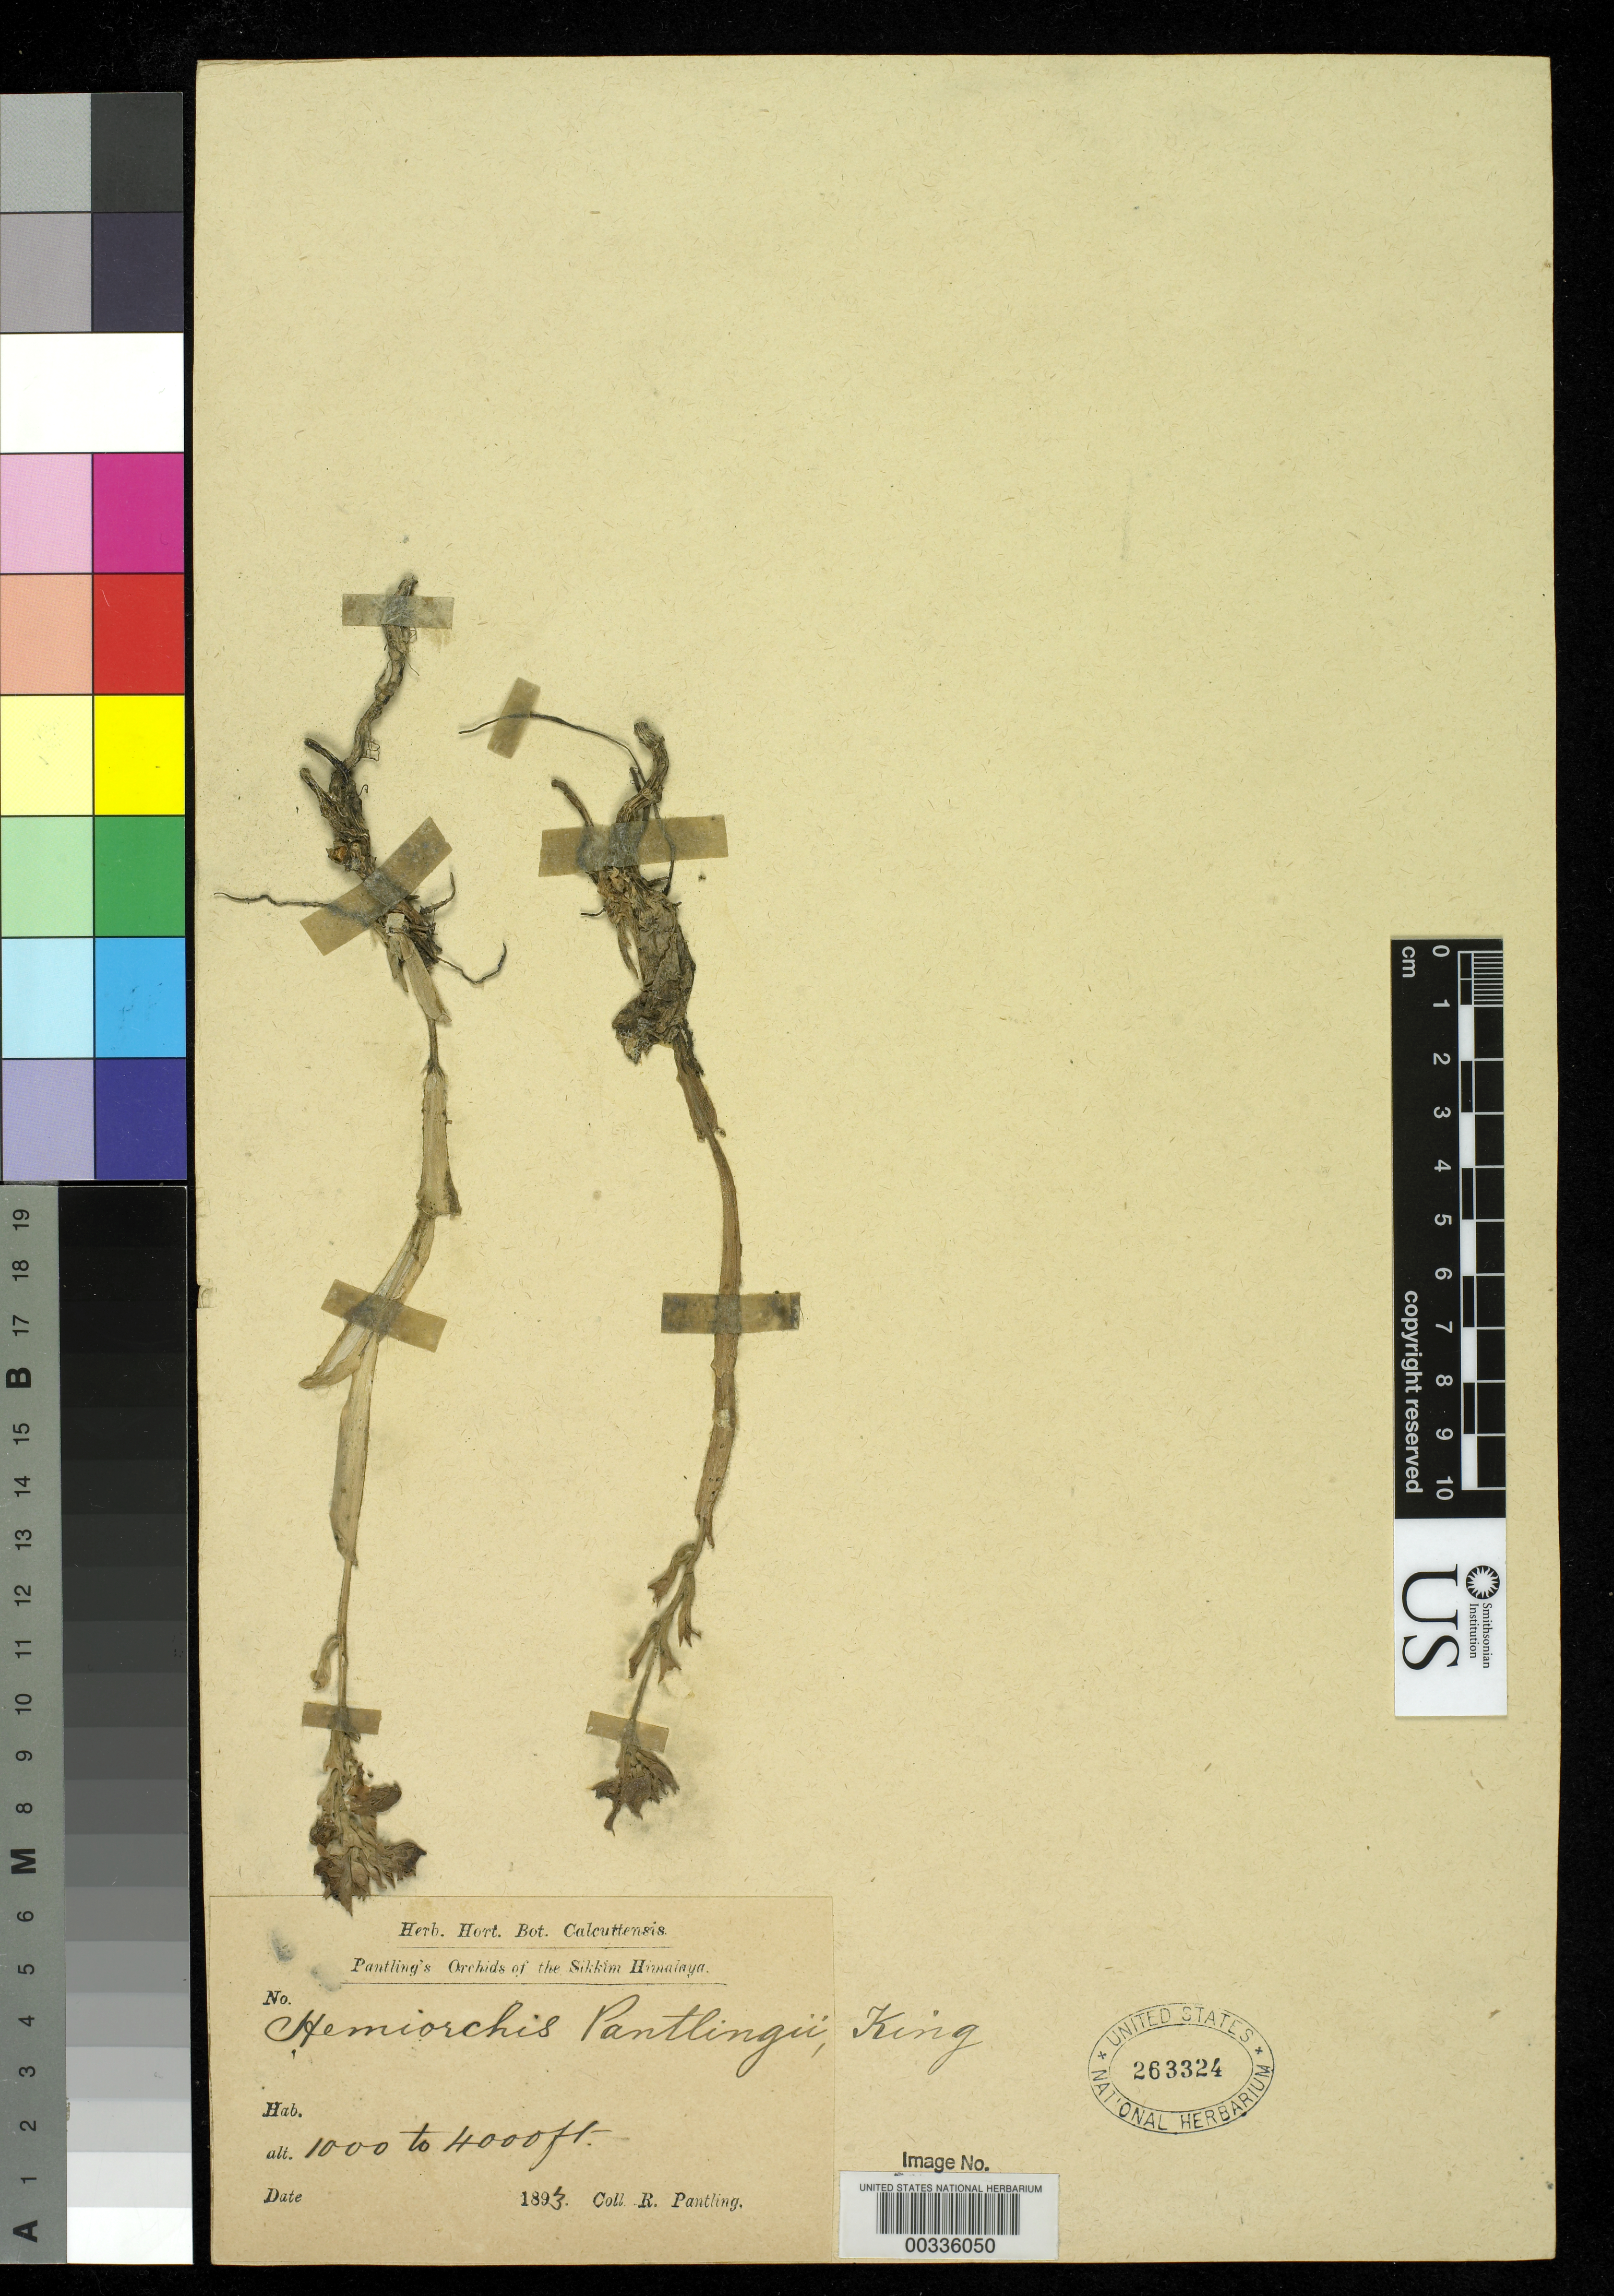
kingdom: Plantae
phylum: Tracheophyta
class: Liliopsida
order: Zingiberales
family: Zingiberaceae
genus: Hemiorchis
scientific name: Hemiorchis pantlingii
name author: King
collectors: R. Pantling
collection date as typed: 1893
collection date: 1893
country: India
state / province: Sikkim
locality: Pantling's orchids of the sikkim himalaya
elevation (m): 305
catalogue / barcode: US 263324